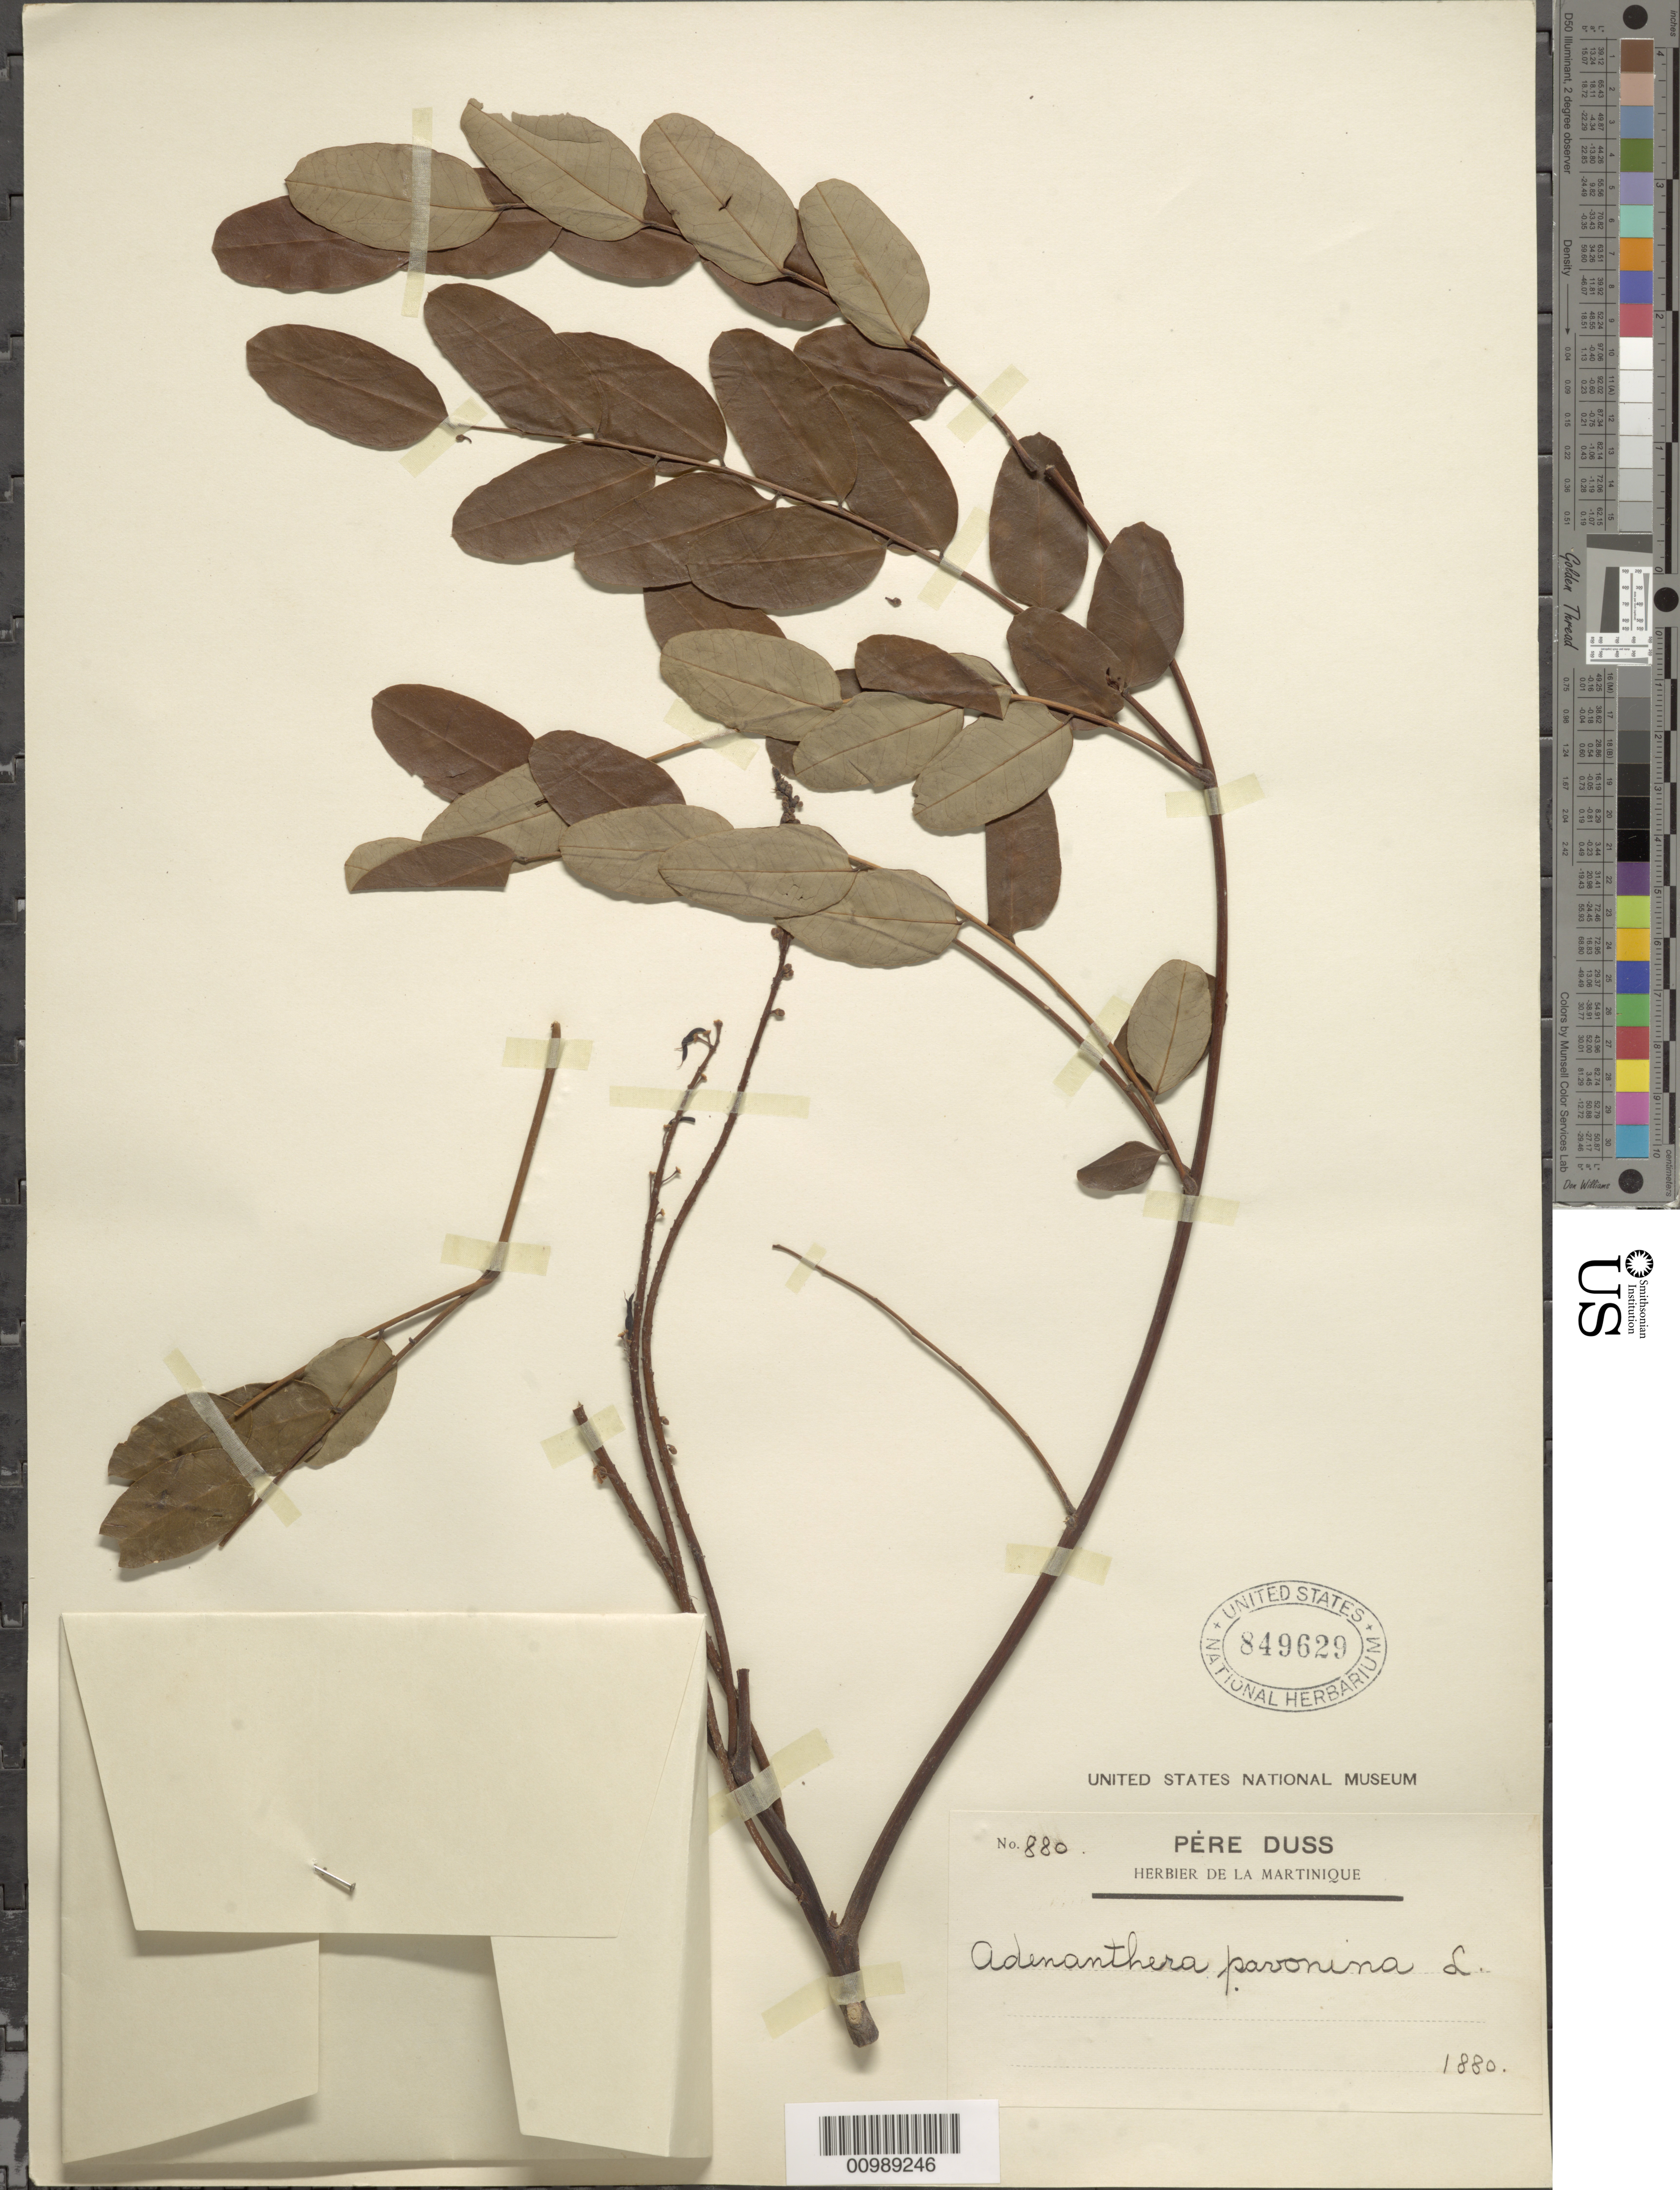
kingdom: Plantae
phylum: Tracheophyta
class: Magnoliopsida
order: Fabales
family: Fabaceae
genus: Adenanthera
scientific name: Adenanthera pavonina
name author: L.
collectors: Père Duss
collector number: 880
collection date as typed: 1880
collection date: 1880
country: Martinique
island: Martinique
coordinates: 0 N, 0 E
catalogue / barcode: US 849629